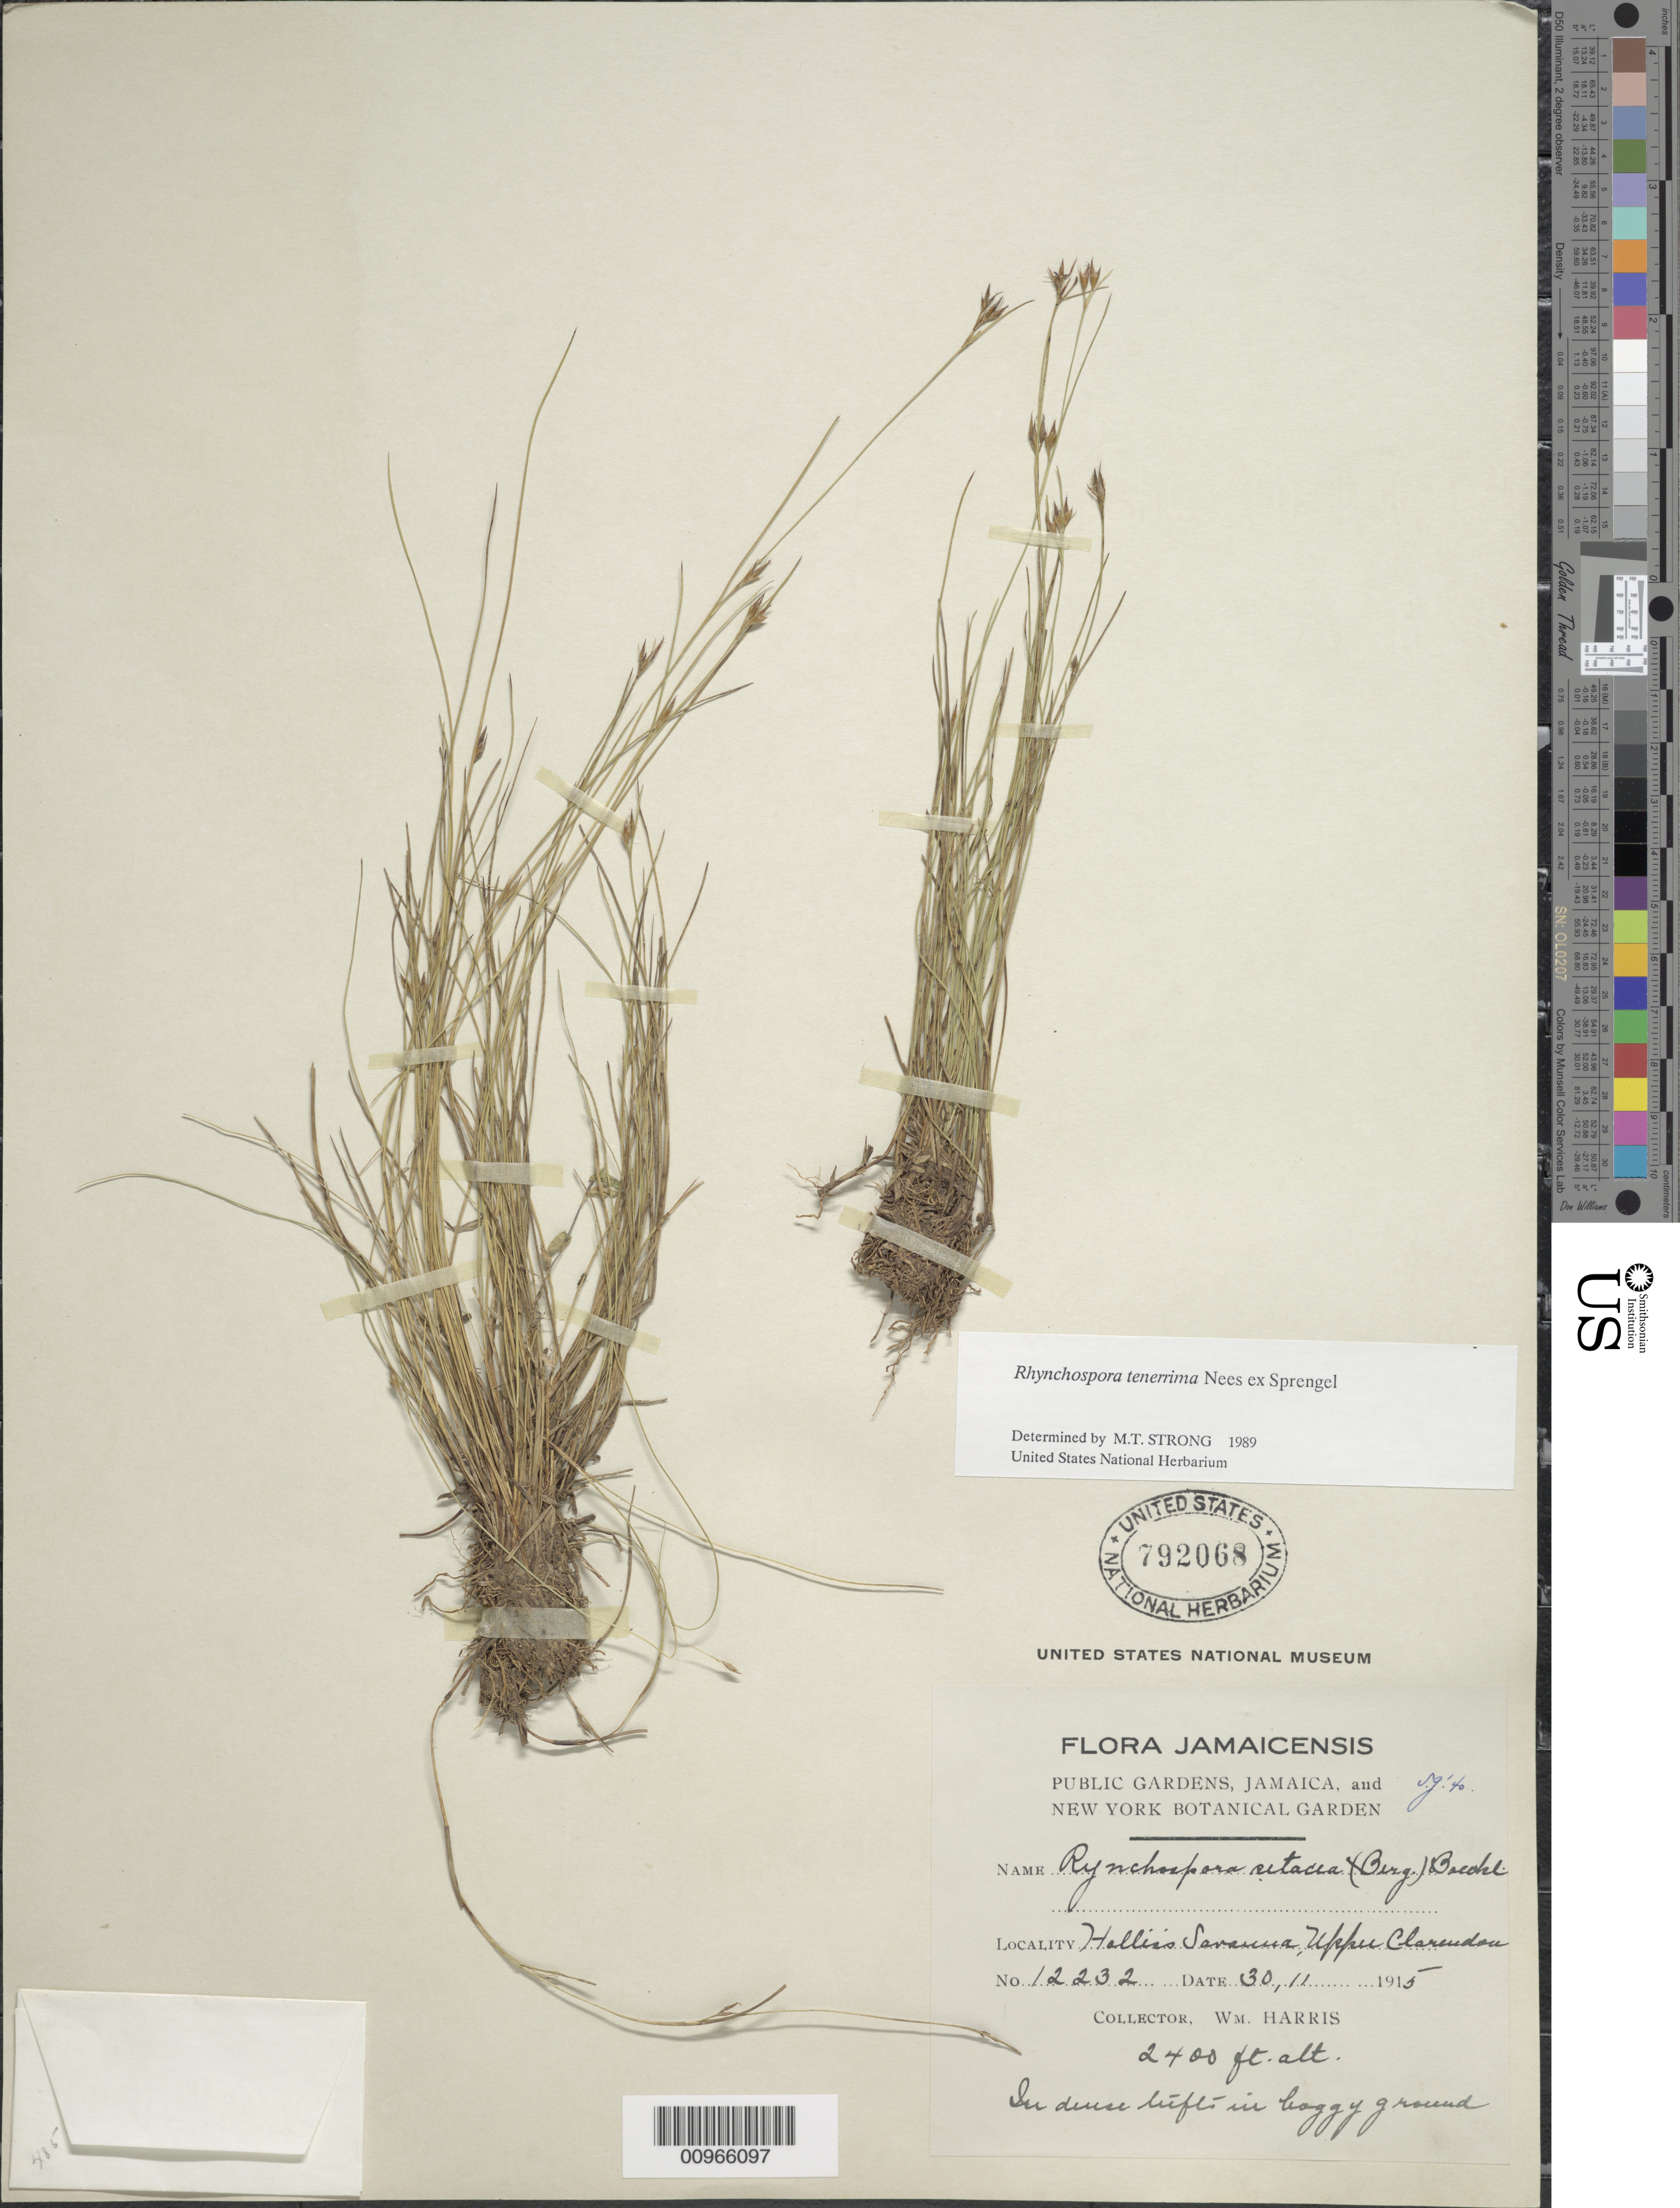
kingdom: Plantae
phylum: Tracheophyta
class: Liliopsida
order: Poales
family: Cyperaceae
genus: Rhynchospora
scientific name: Rhynchospora tenerrima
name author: Nees ex Spreng.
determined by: Strong, M. T., (US), Smithsonian Institution - National Museum of Natural History (UNITED STATES)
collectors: W. H. Harris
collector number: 12232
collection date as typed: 30 Nov 1915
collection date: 1915-11-30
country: Jamaica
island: Jamaica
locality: Hallis's Savanna, Upper Clarendon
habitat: In boggy ground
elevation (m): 732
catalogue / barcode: US 792068